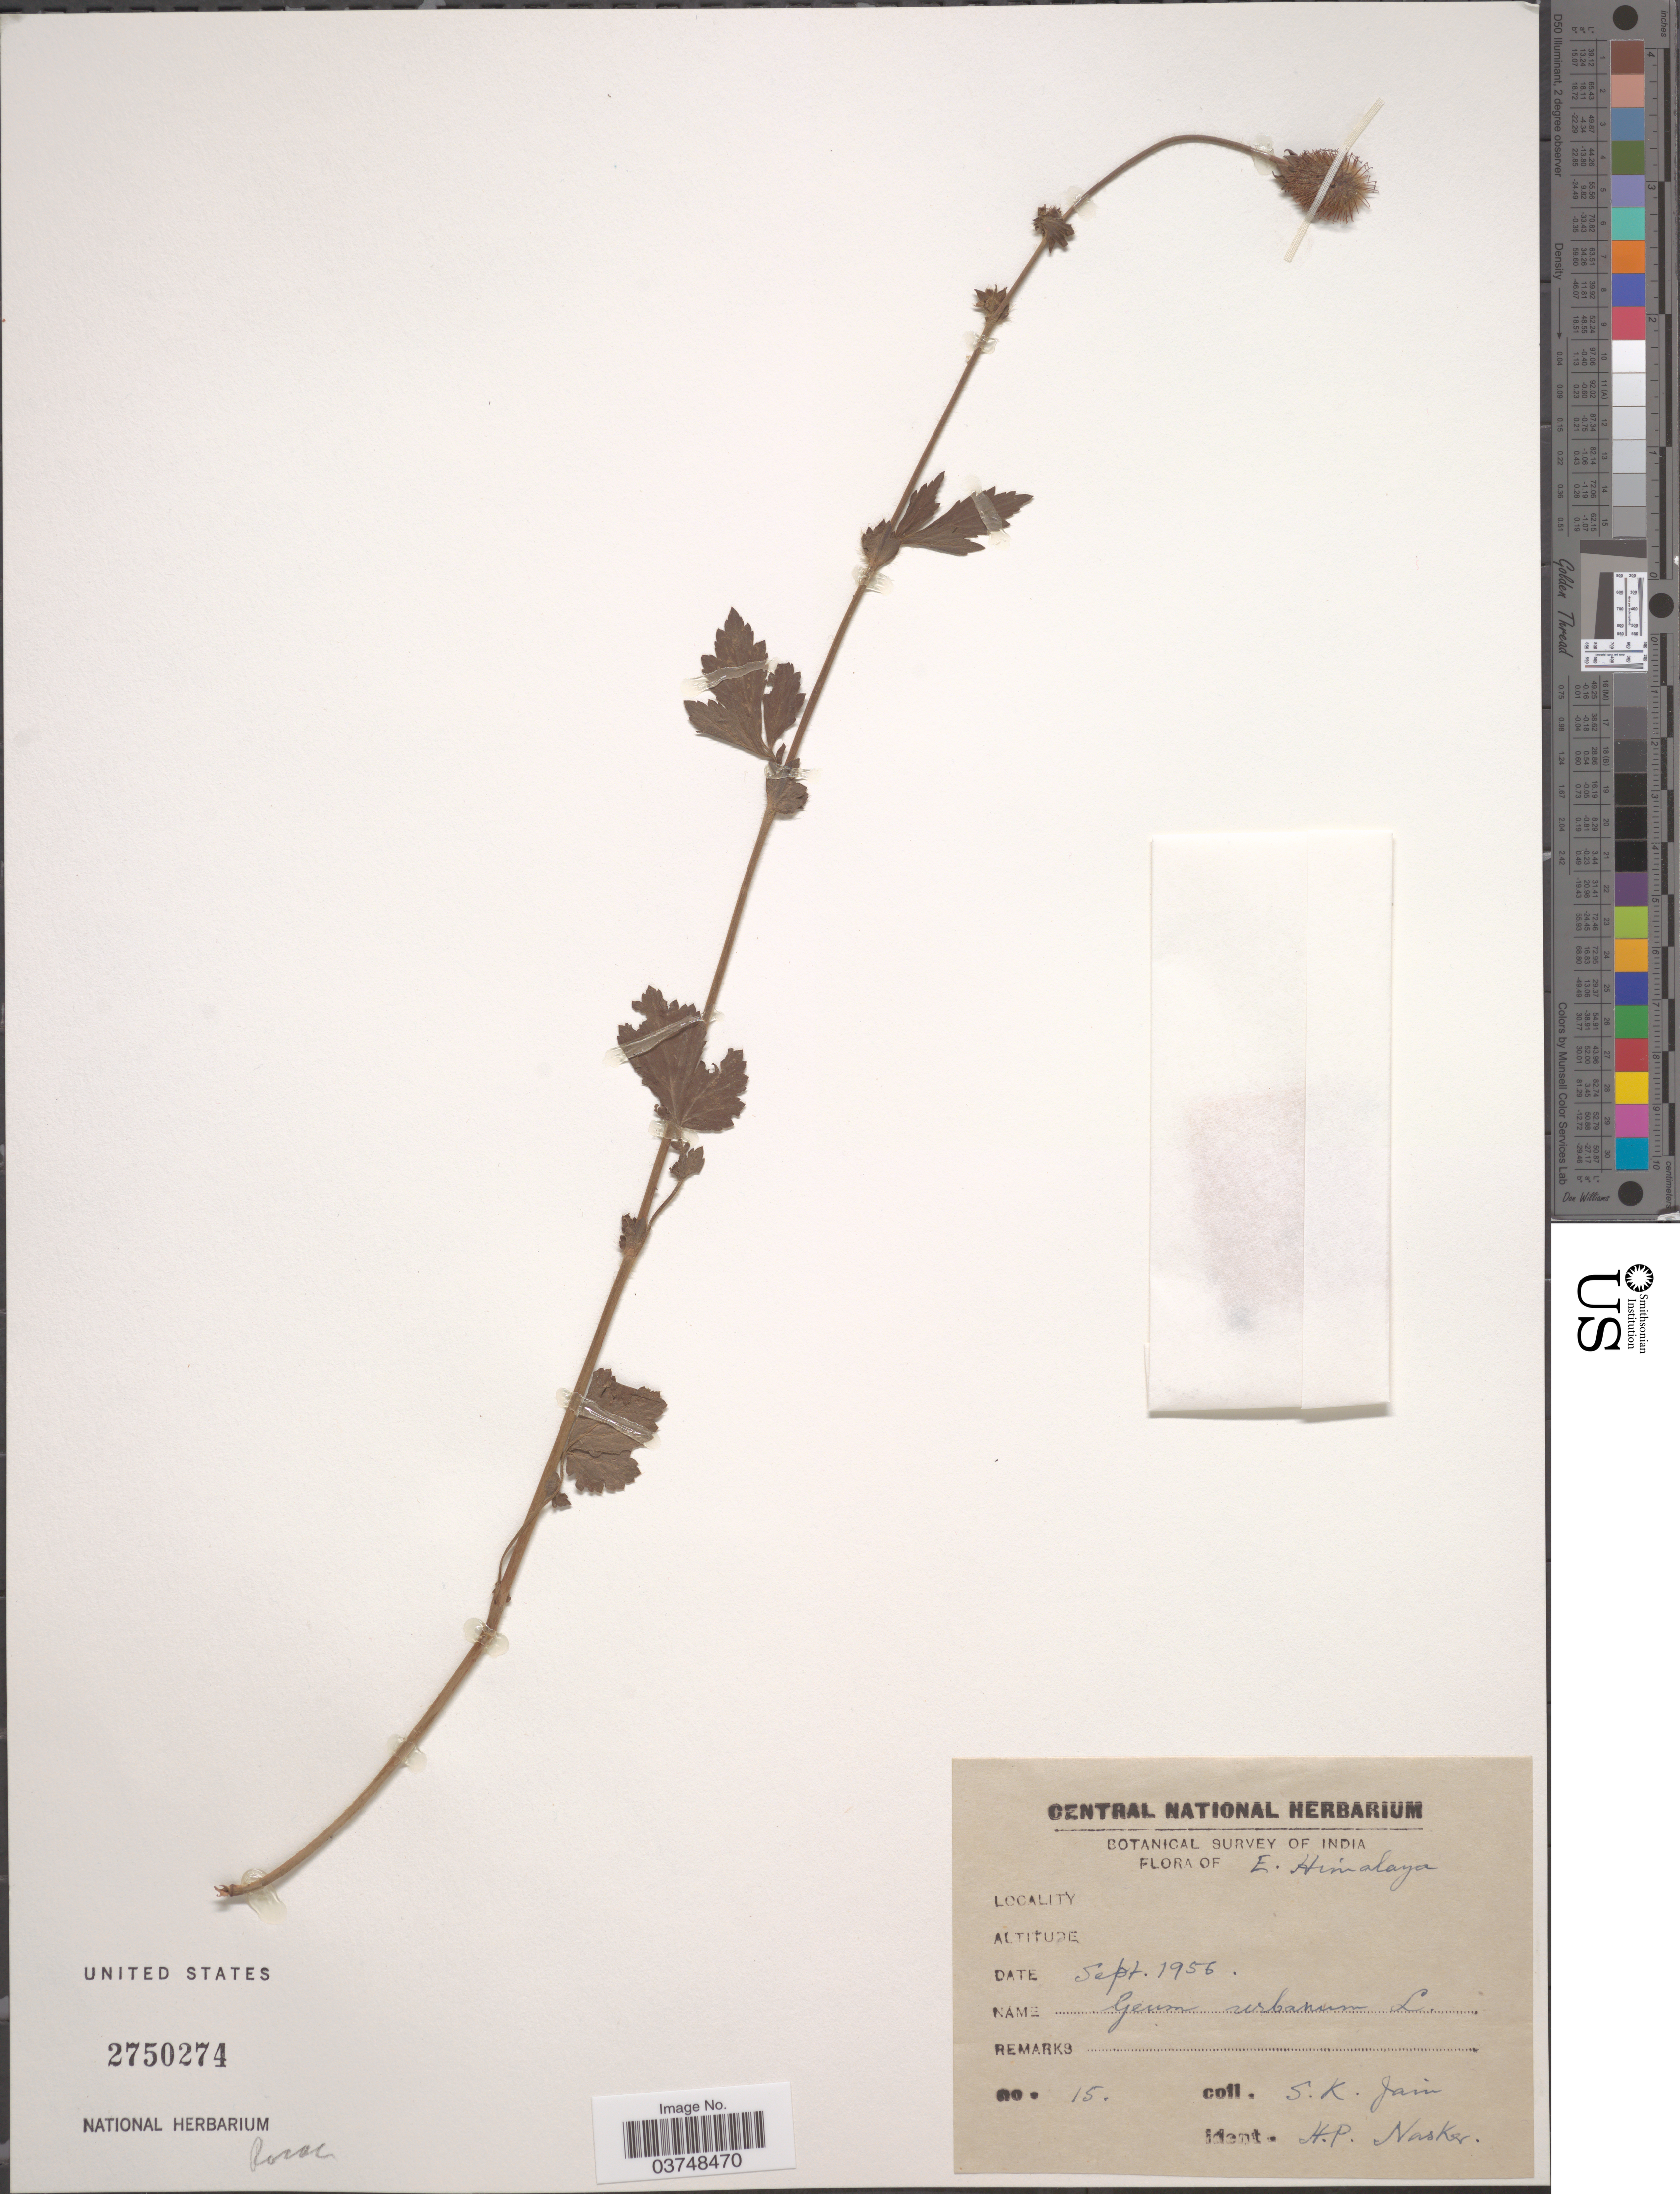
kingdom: Plantae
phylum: Tracheophyta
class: Magnoliopsida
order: Rosales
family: Rosaceae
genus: Geum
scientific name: Geum urbanum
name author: L.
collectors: S. Jain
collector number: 15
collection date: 1956-08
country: India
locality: E. Himalaya.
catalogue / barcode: US 2750274